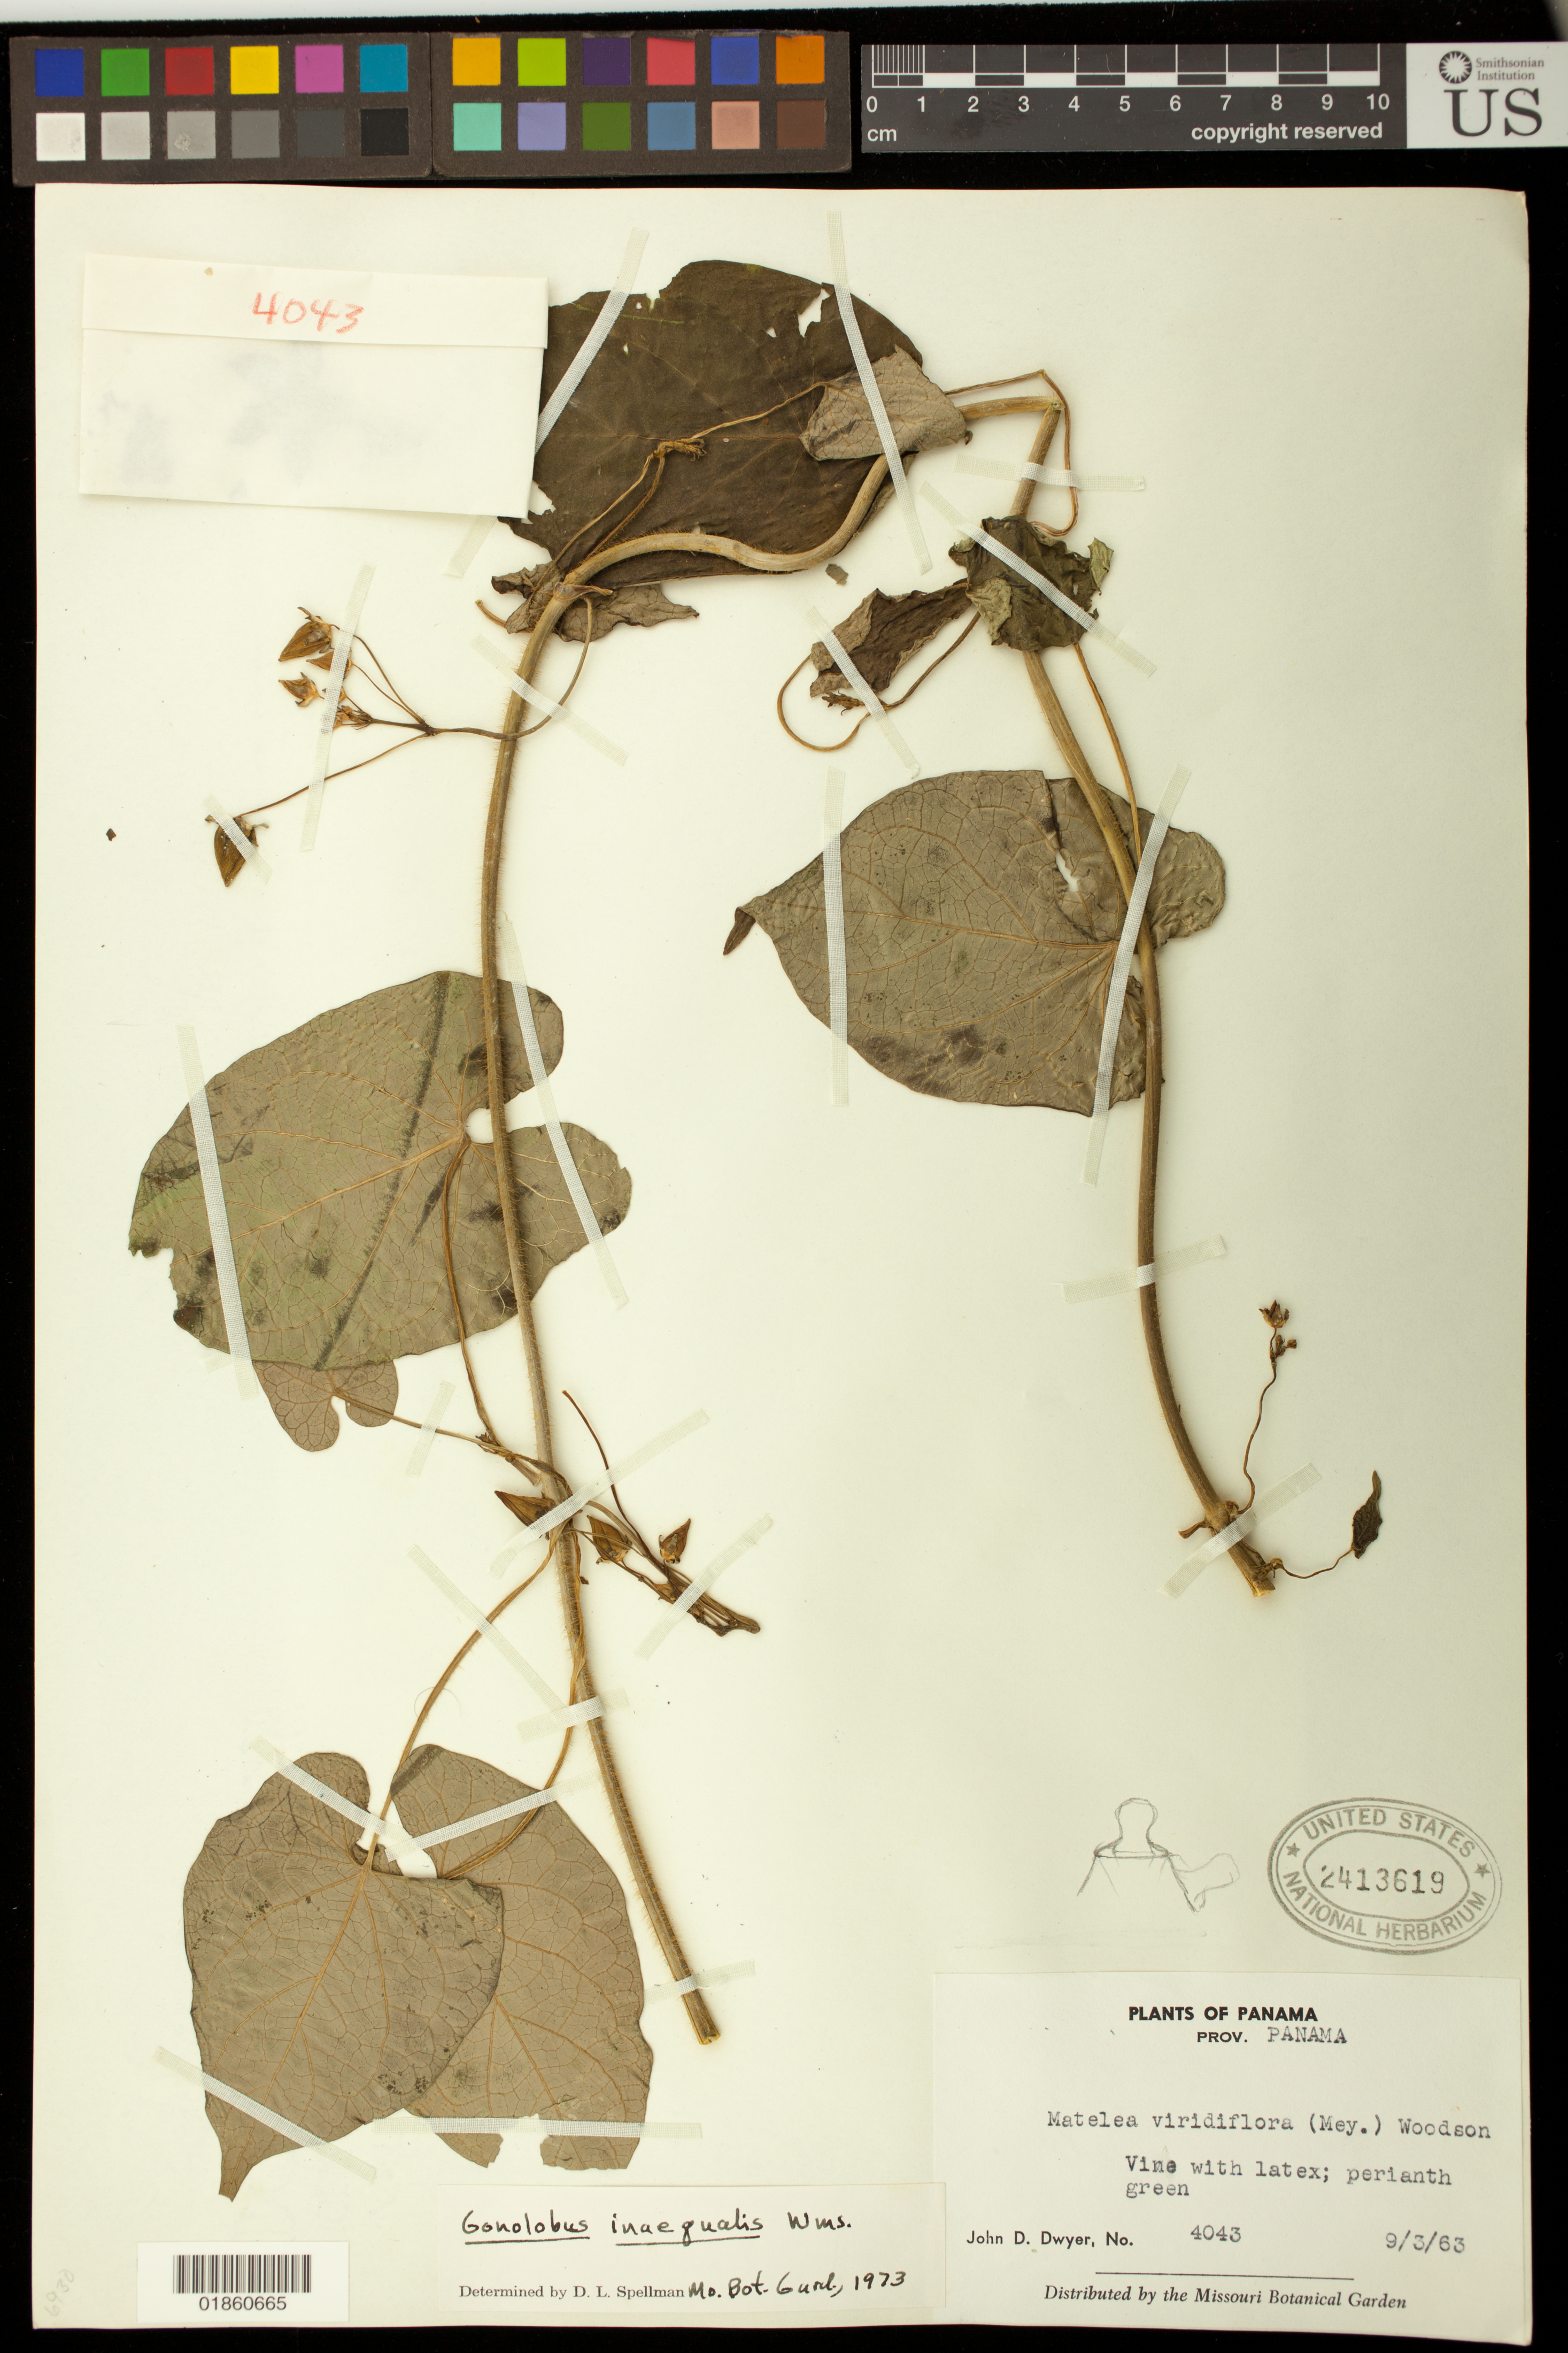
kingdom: Plantae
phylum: Tracheophyta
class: Magnoliopsida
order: Gentianales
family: Apocynaceae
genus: Gonolobus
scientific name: Gonolobus inaequalis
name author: L.O. Williams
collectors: J. D. Dwyer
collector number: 4043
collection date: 1963-03-09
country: Panama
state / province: Panamá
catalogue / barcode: US 2413619